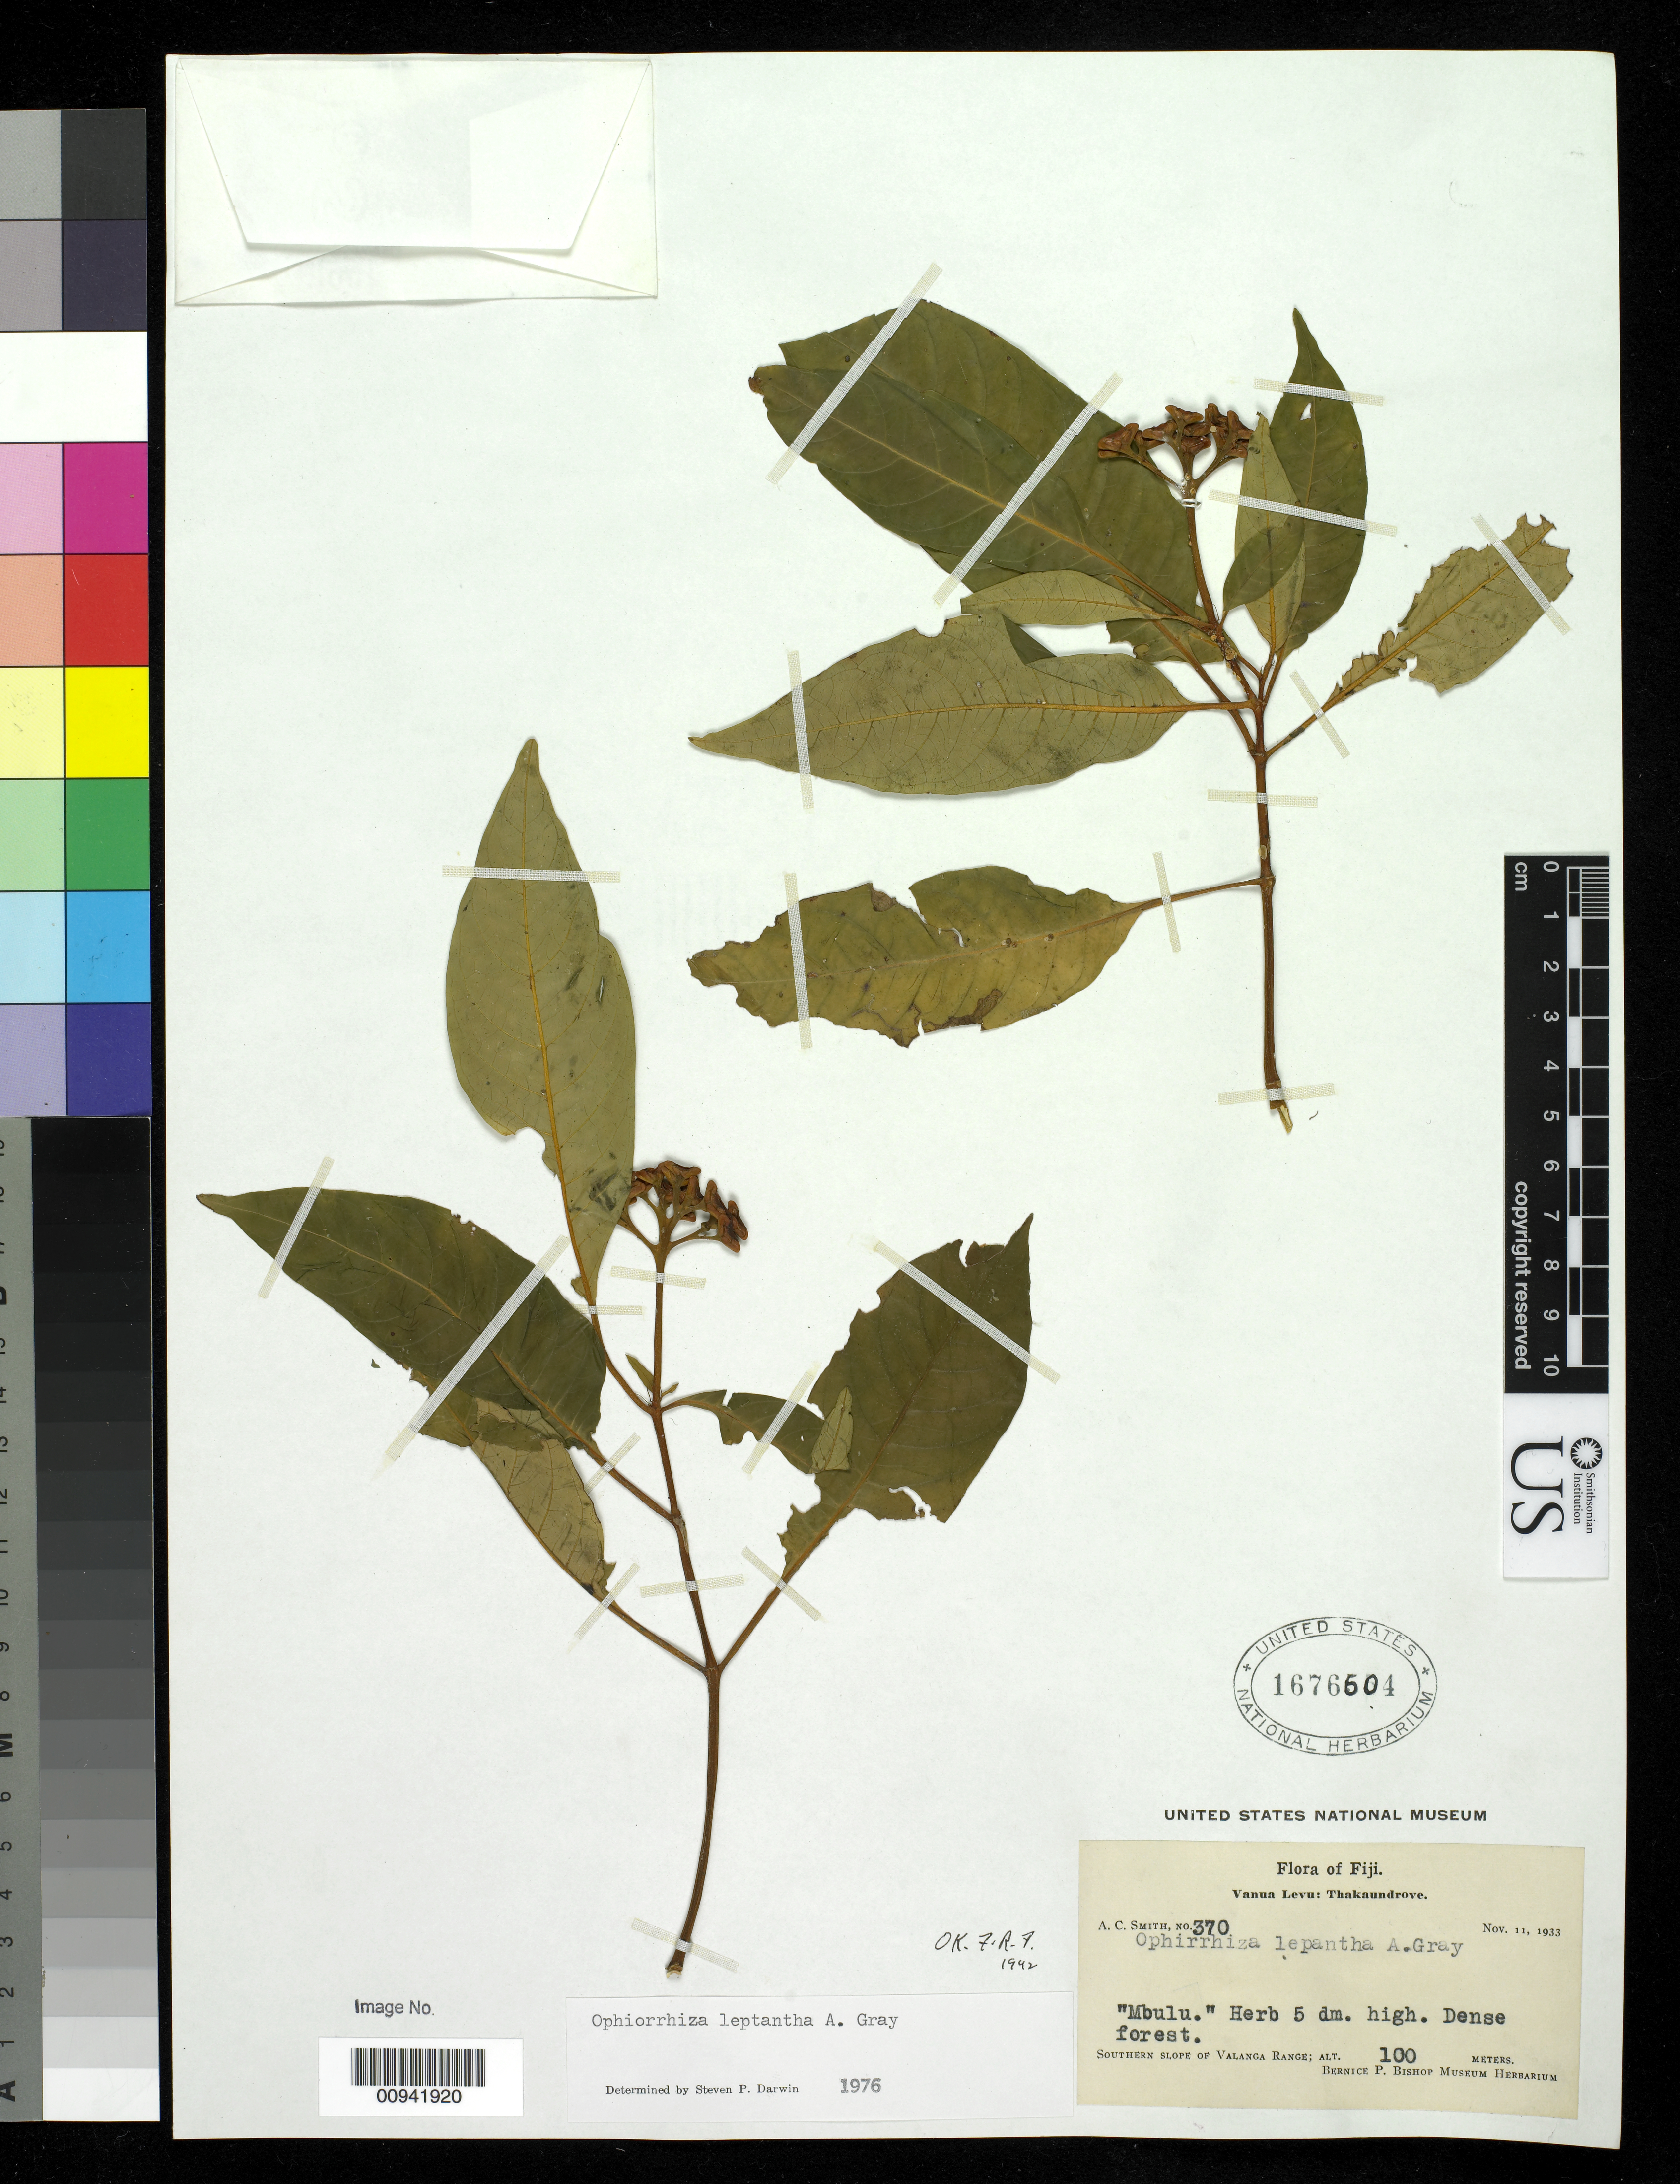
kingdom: Plantae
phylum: Tracheophyta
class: Magnoliopsida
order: Gentianales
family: Rubiaceae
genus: Ophiorrhiza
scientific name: Ophiorrhiza leptantha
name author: A. Gray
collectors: C. A. Smith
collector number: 370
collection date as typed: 11 Nov 1933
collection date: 1933-11-11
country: Fiji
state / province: Northern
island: Vanua Levu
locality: Thakaundrove, Southern slope of Valanga Range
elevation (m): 100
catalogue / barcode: US 1676604